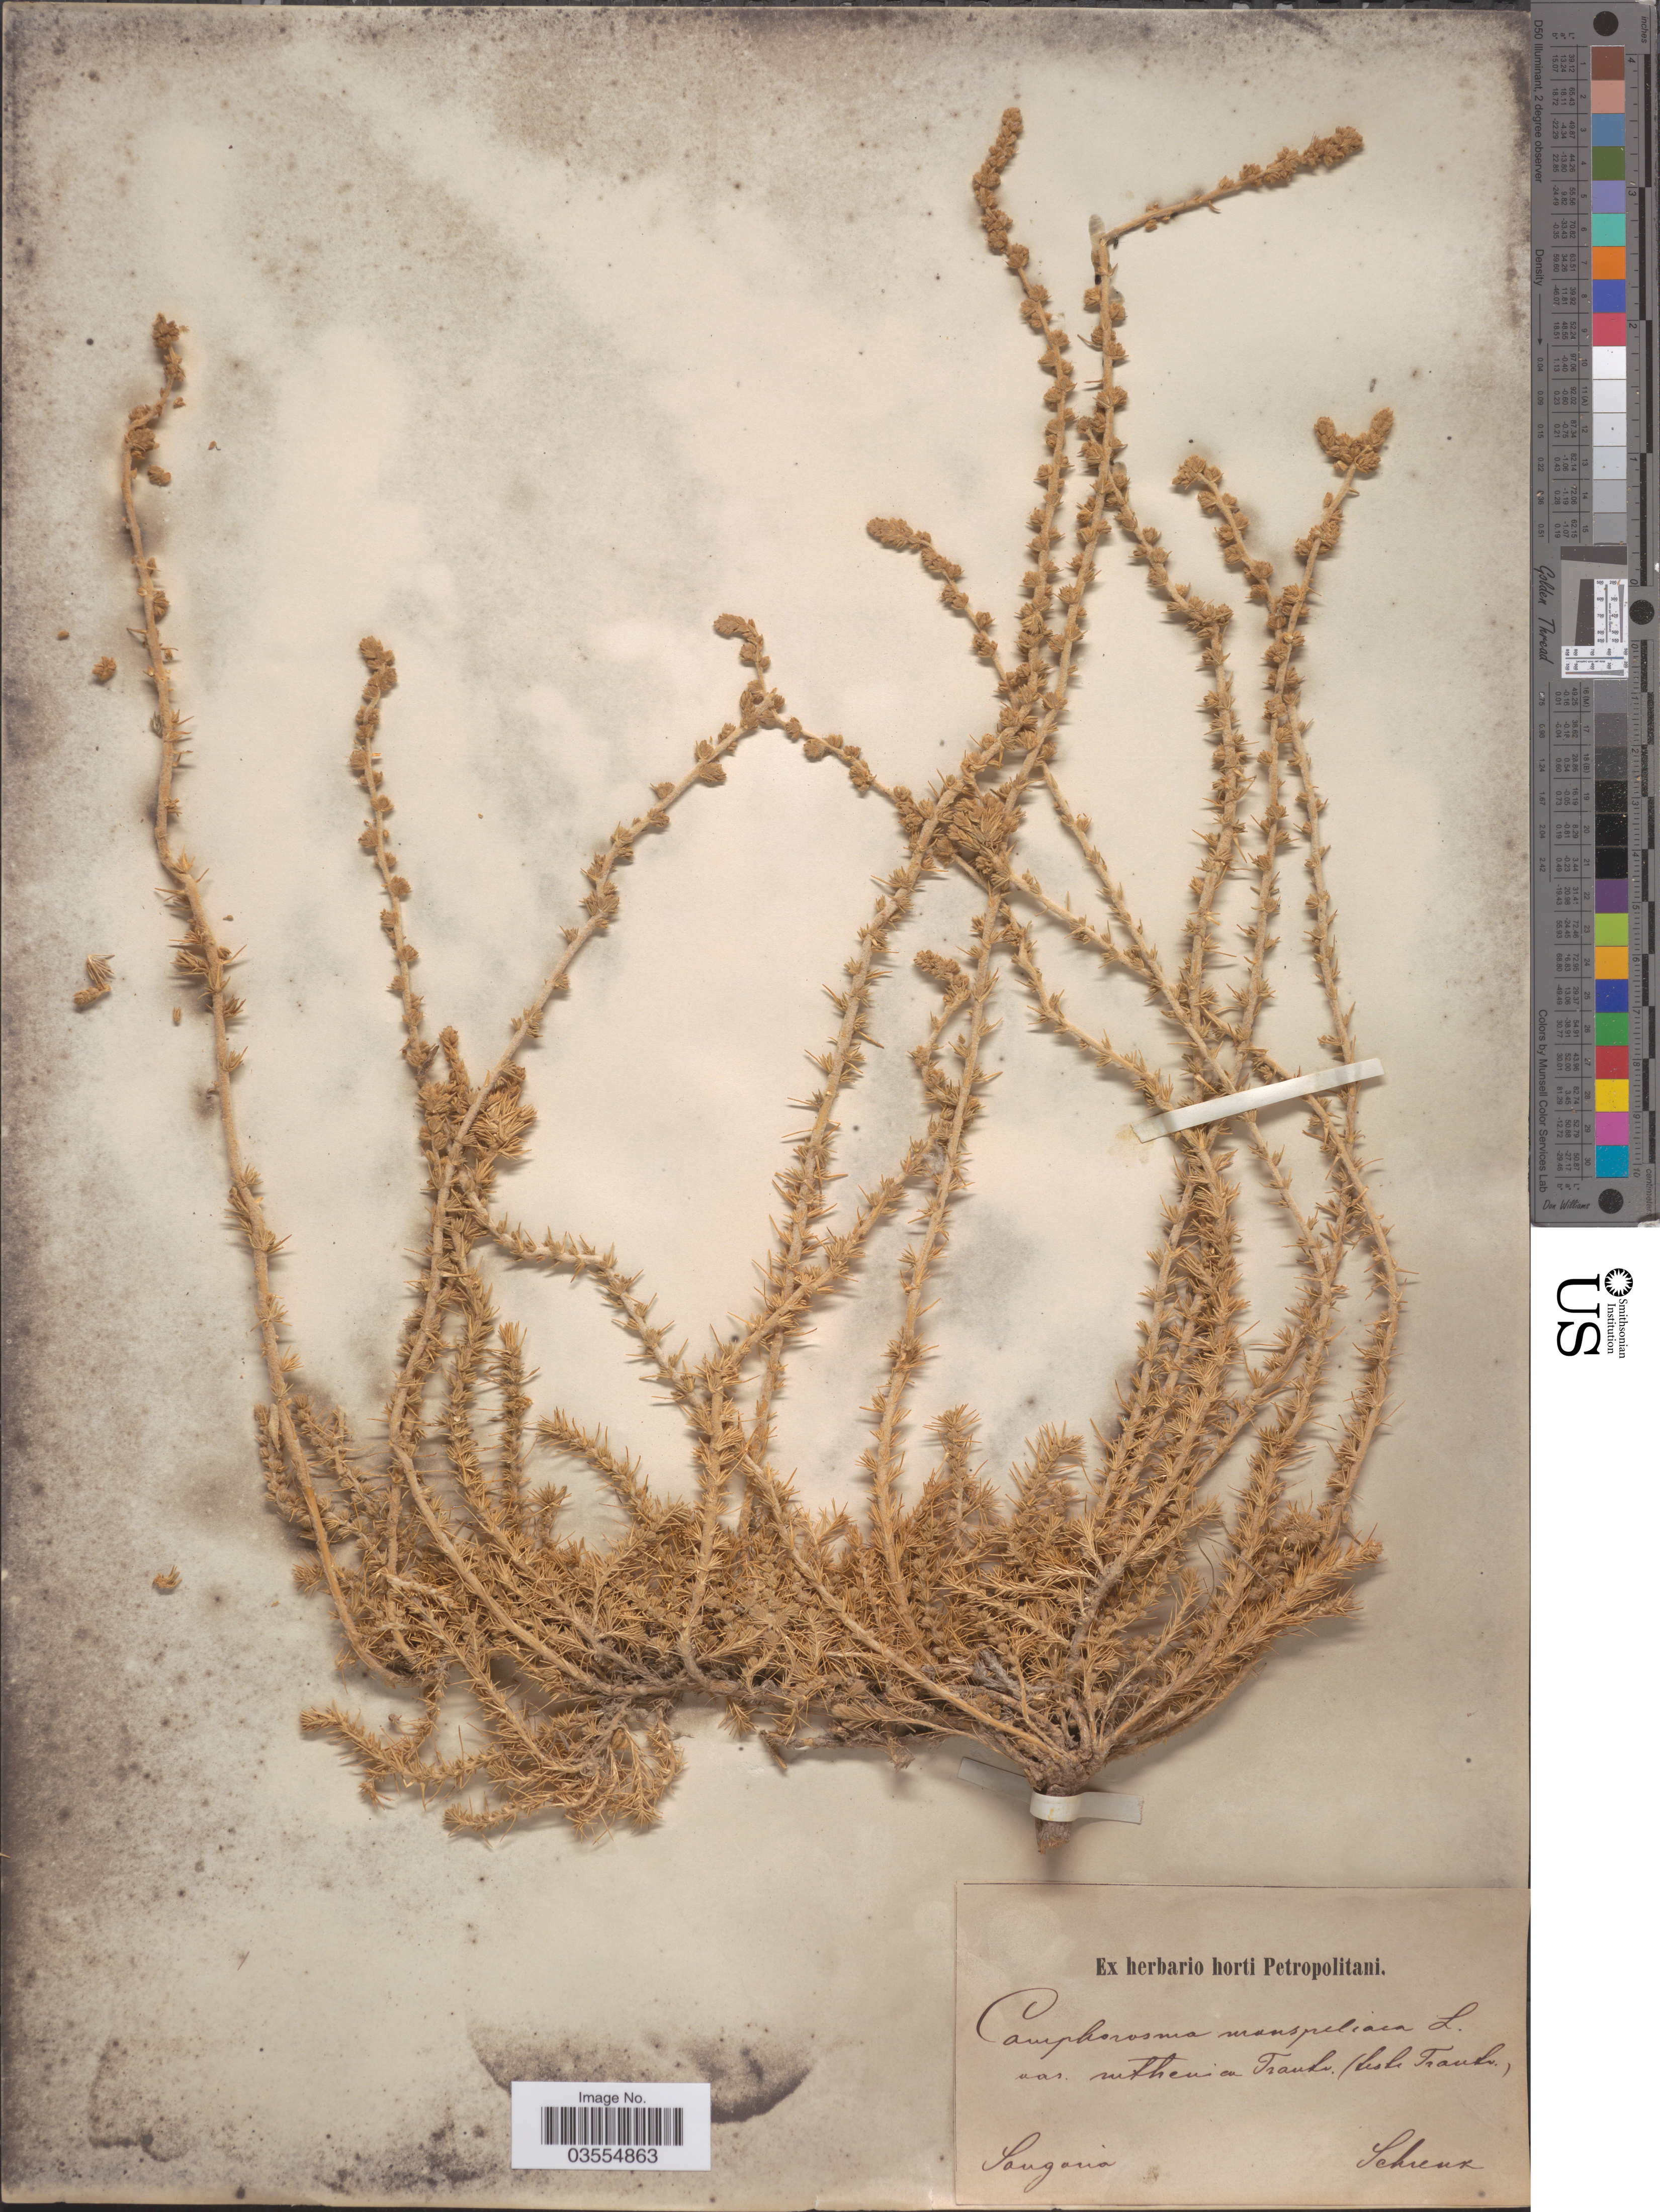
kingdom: Plantae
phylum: Tracheophyta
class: Magnoliopsida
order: Caryophyllales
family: Amaranthaceae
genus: Camphorosma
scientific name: Camphorosma monspeliaca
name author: L.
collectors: A.G. Schrenk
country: Kazakhstan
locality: Songaria.